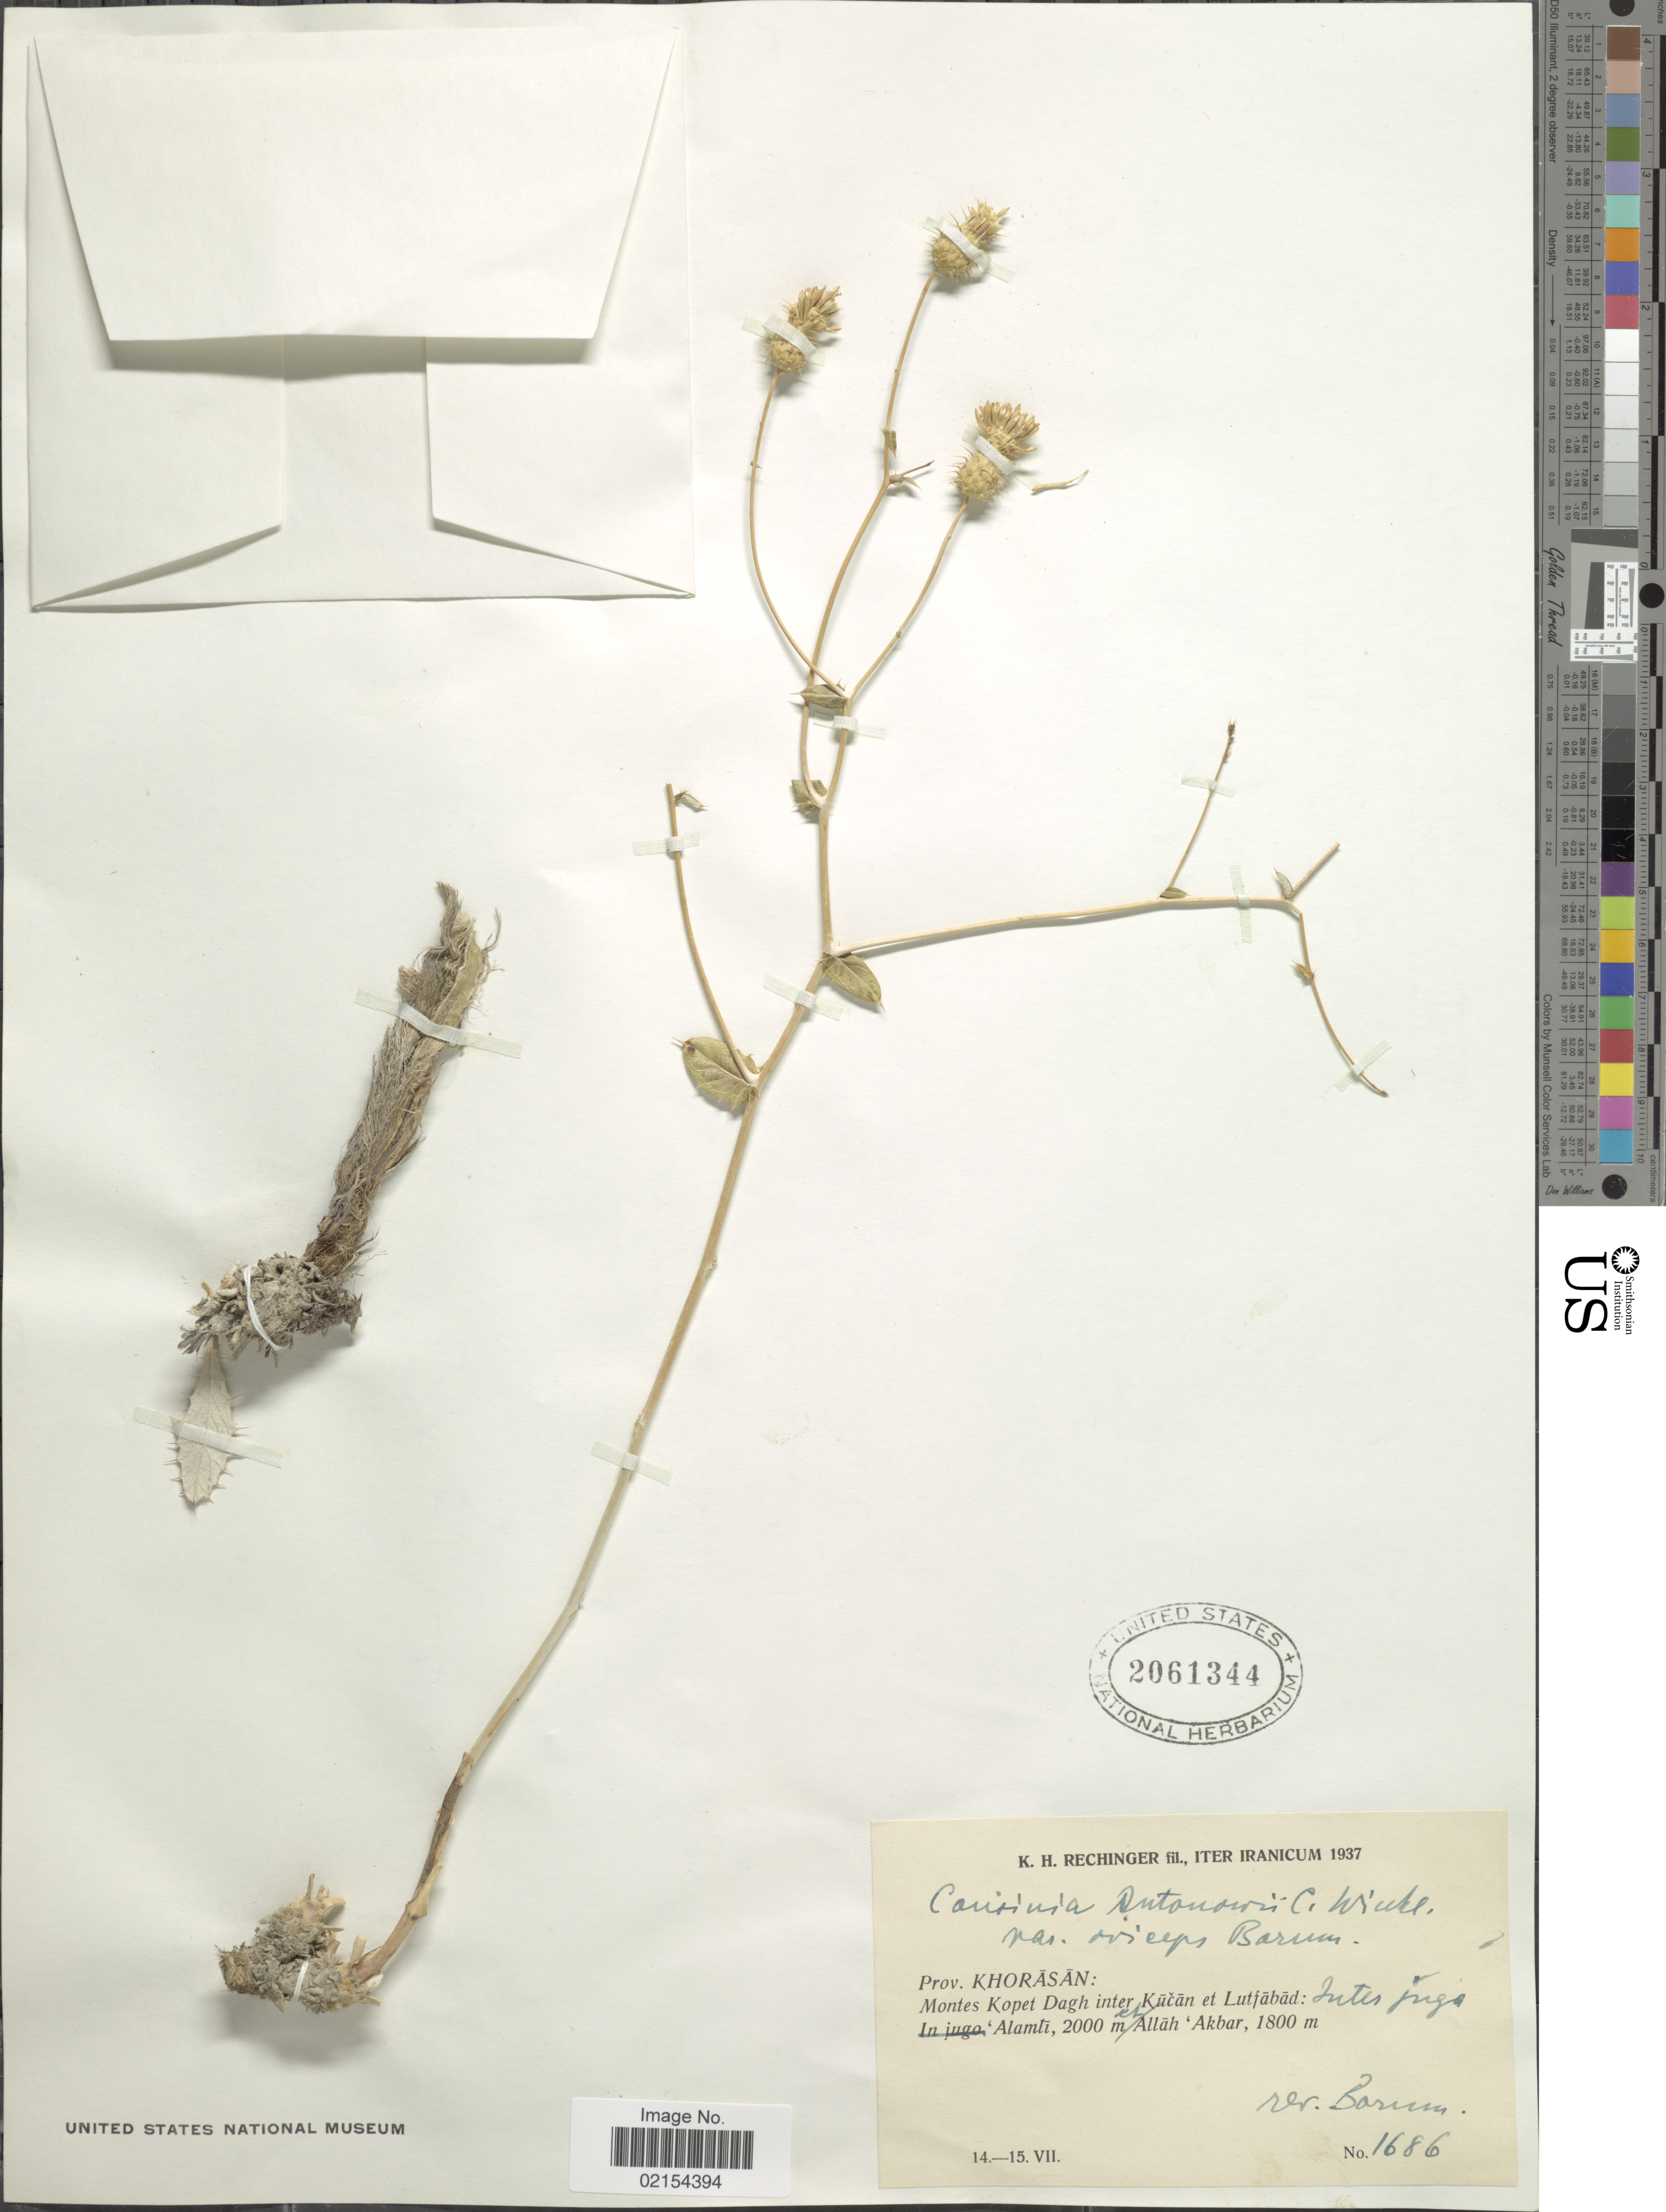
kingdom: Plantae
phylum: Tracheophyta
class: Magnoliopsida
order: Asterales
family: Asteraceae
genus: Cousinia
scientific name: Cousinia antonowii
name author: C. Winkl.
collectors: K. H. Rechinger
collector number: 1686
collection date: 1937-07-14/1937-07-15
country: Iran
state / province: Khorasan [obsolete]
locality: Prov. Khorasan: Montes Kopet Dagh inter Kucan et Lutjabad: Intes juga, Alamti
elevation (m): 1800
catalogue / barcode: US 2061344